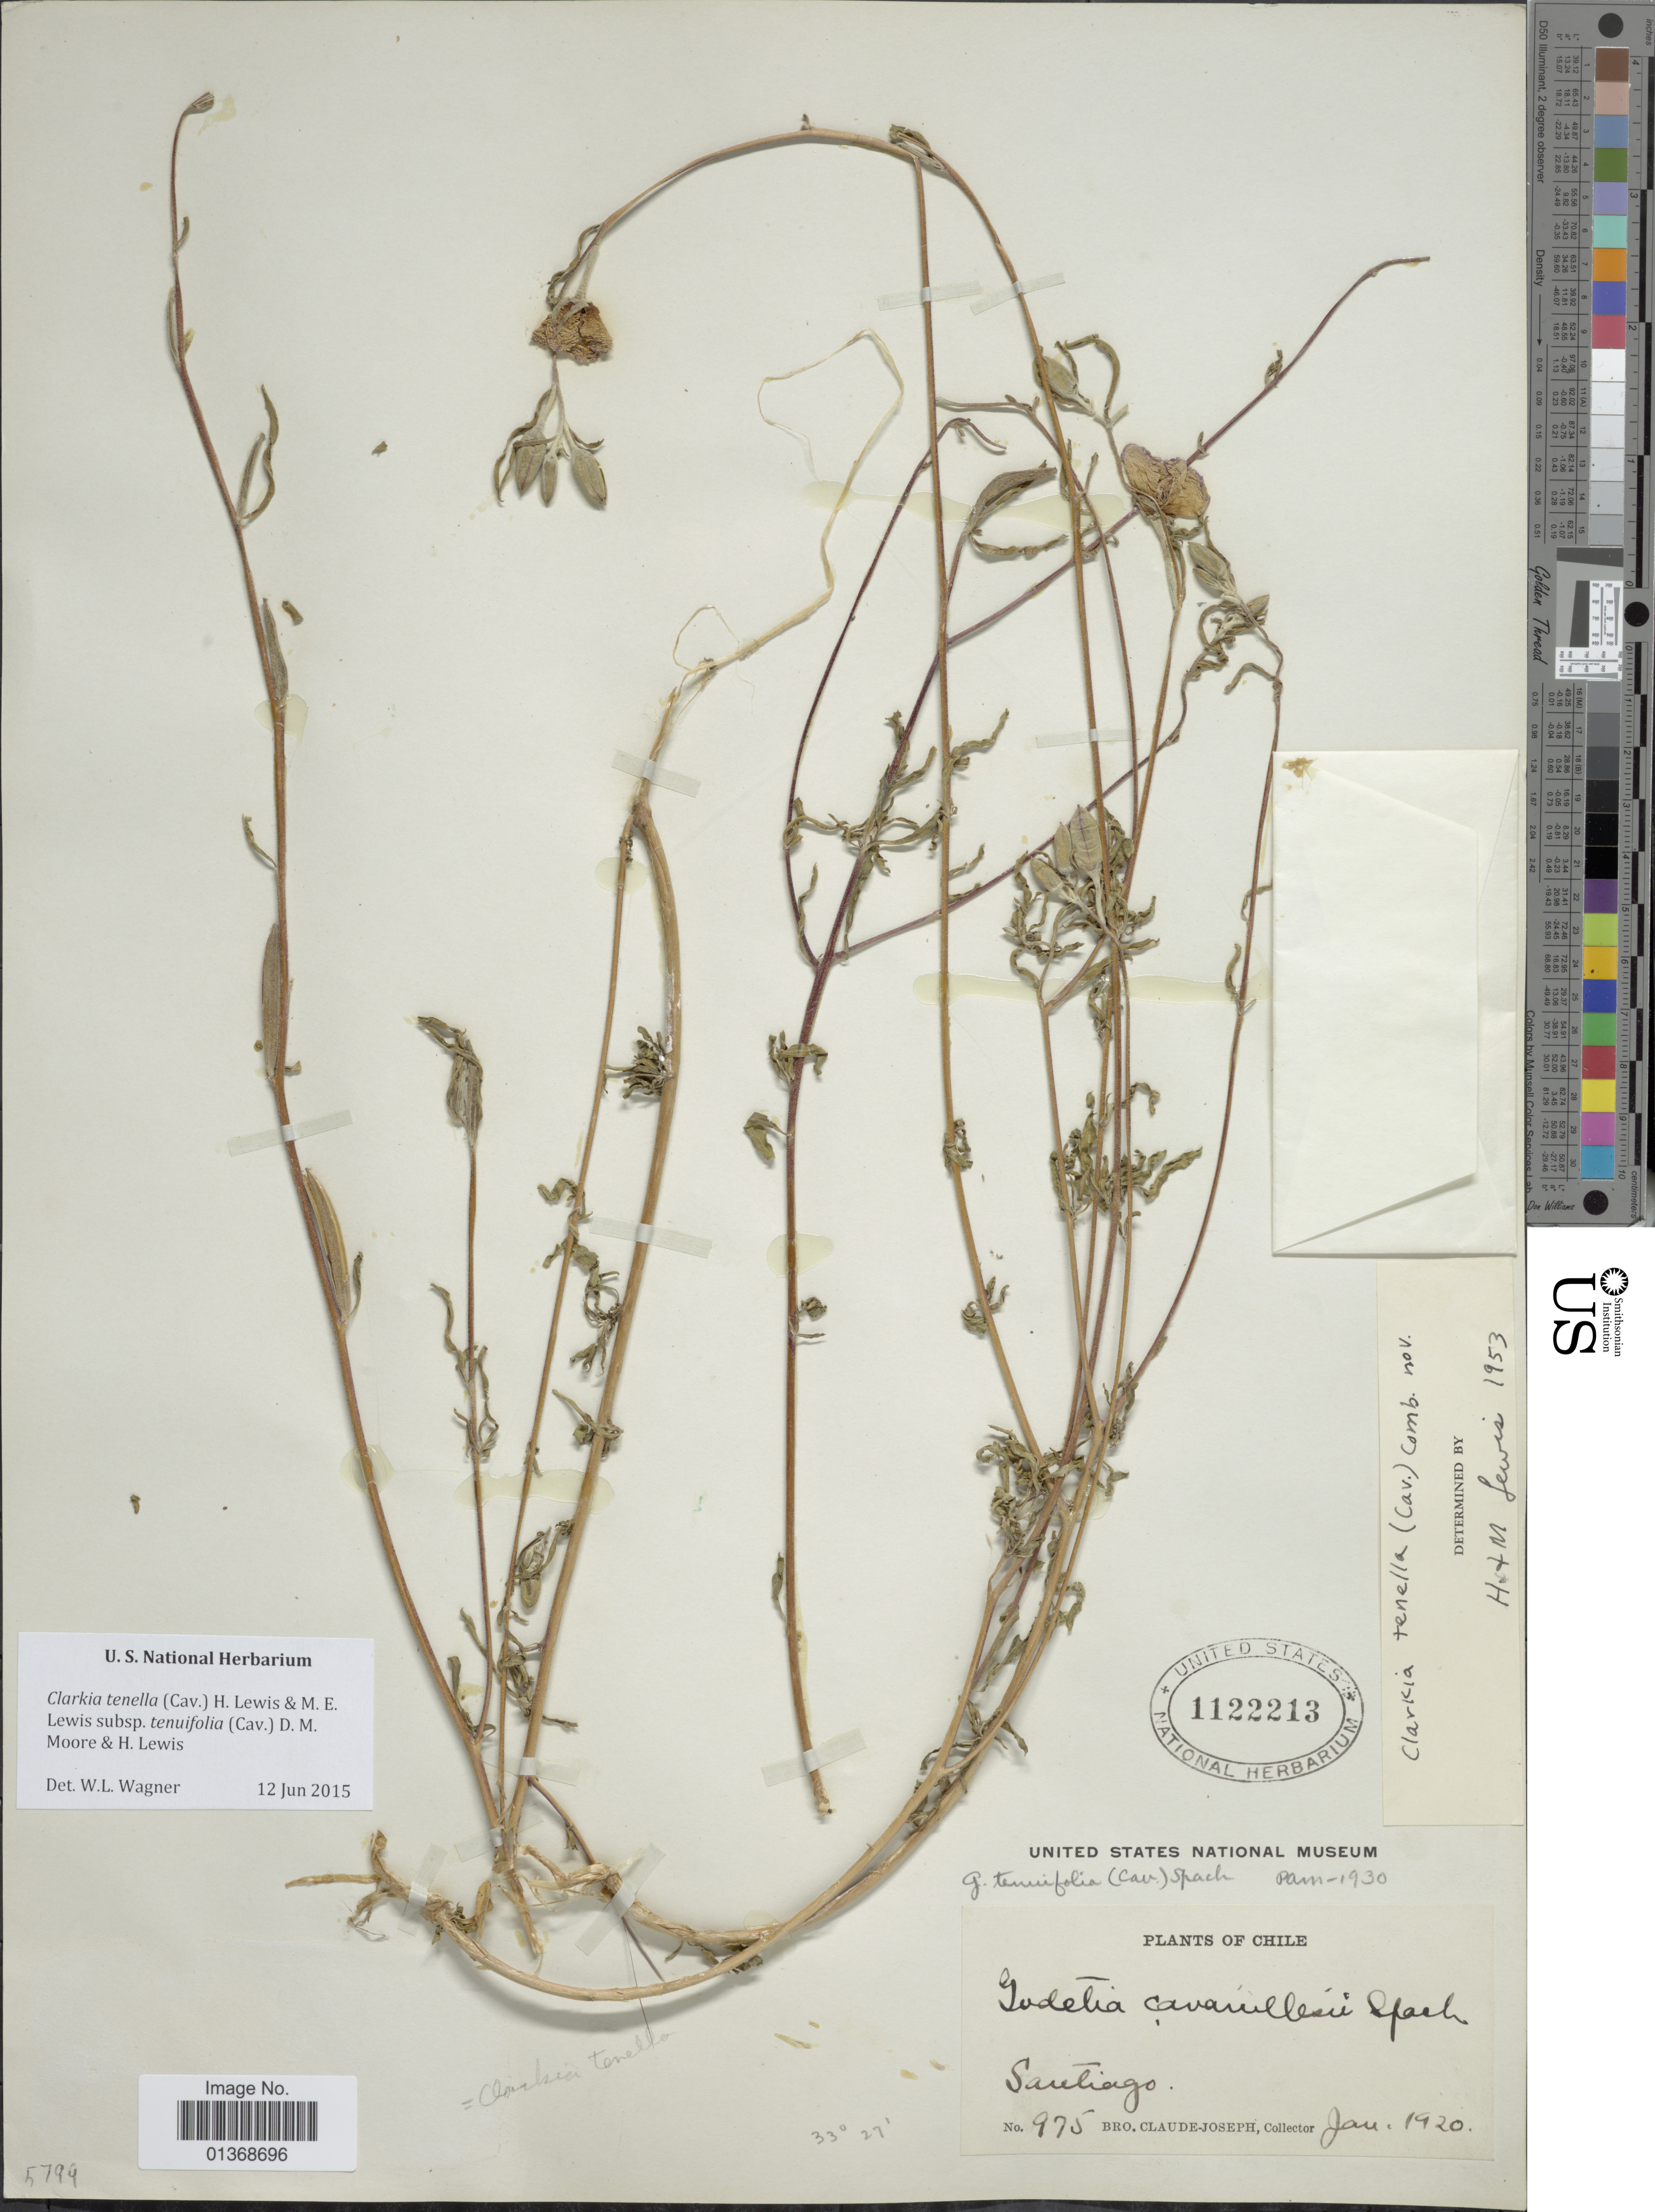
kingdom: Plantae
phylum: Tracheophyta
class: Magnoliopsida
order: Myrtales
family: Onagraceae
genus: Clarkia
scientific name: Clarkia tenella subsp. tenuifolia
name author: (Cav.) D.M. Moore & F. H. Lewis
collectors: Bro. Claude-Joseph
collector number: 975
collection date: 1920-01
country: Chile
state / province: Región Metropolitana (RM)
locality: Santiago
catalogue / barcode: US 1122213